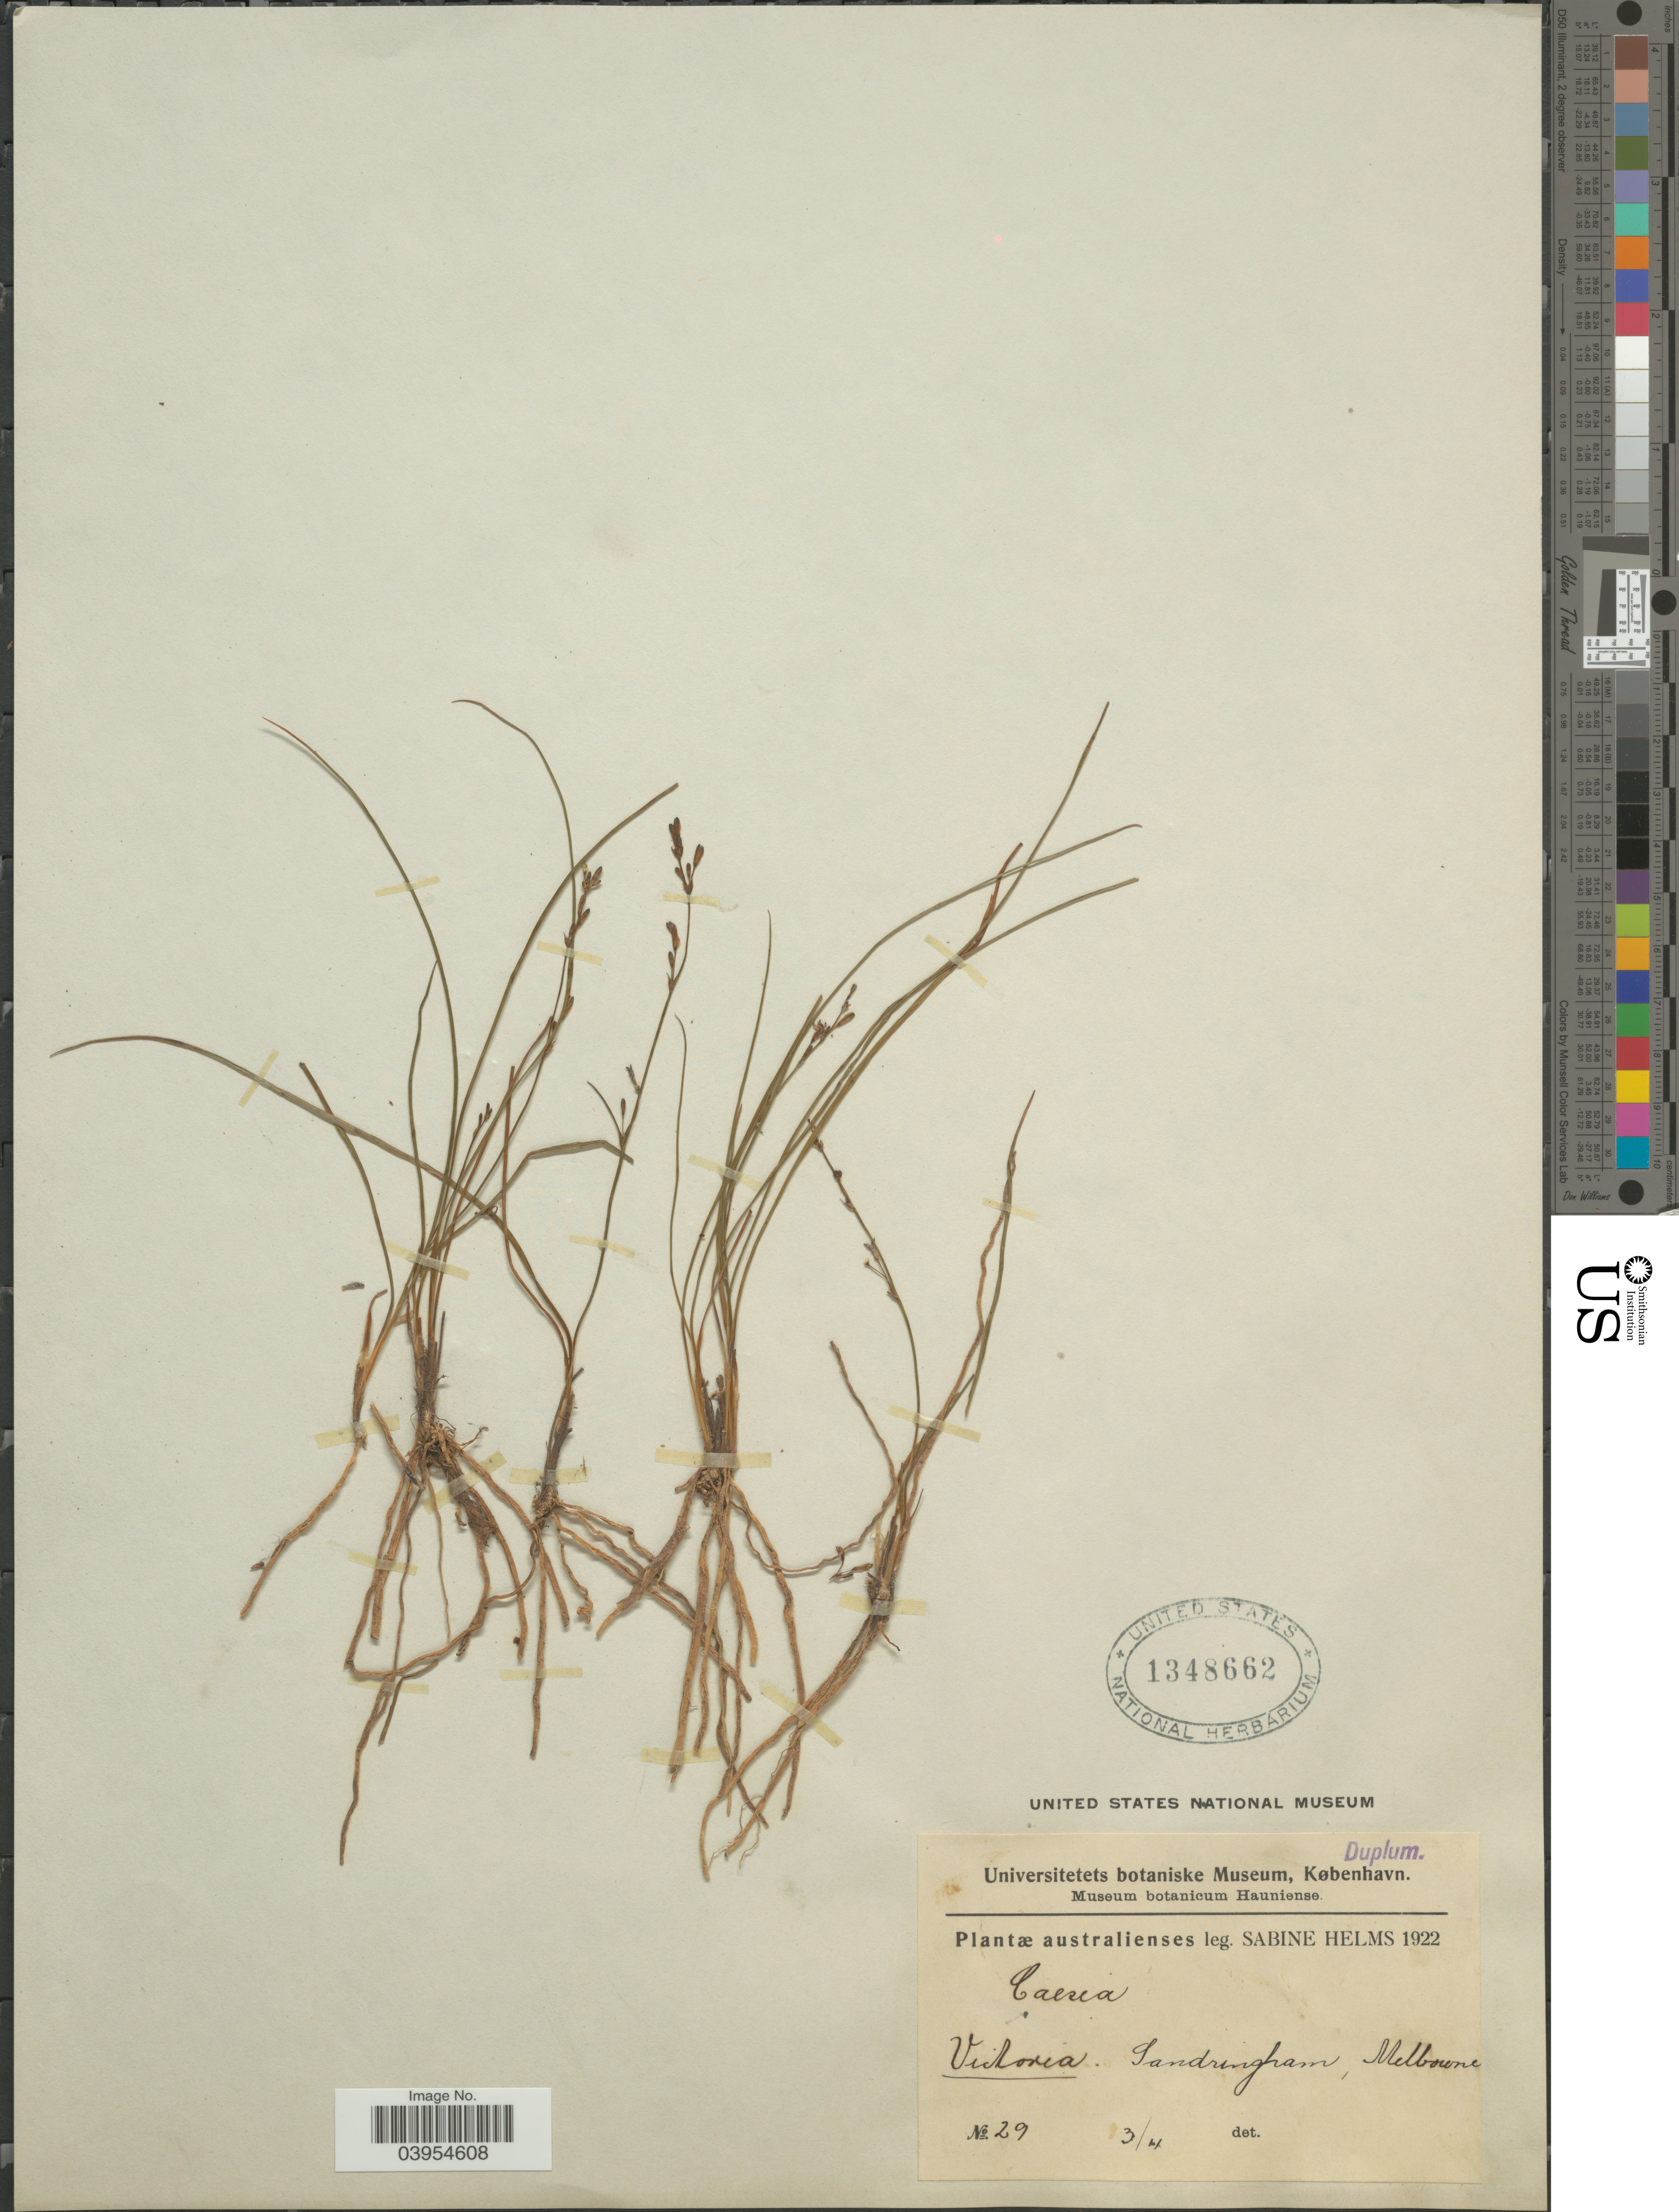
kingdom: Plantae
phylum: Tracheophyta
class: Liliopsida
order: Asparagales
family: Asphodelaceae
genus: Caesia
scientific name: Caesia sp.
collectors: S. Helms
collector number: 29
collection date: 1922-04-03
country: Australia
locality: Victoria. Sandringham, Melbourne.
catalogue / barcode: US 1348662